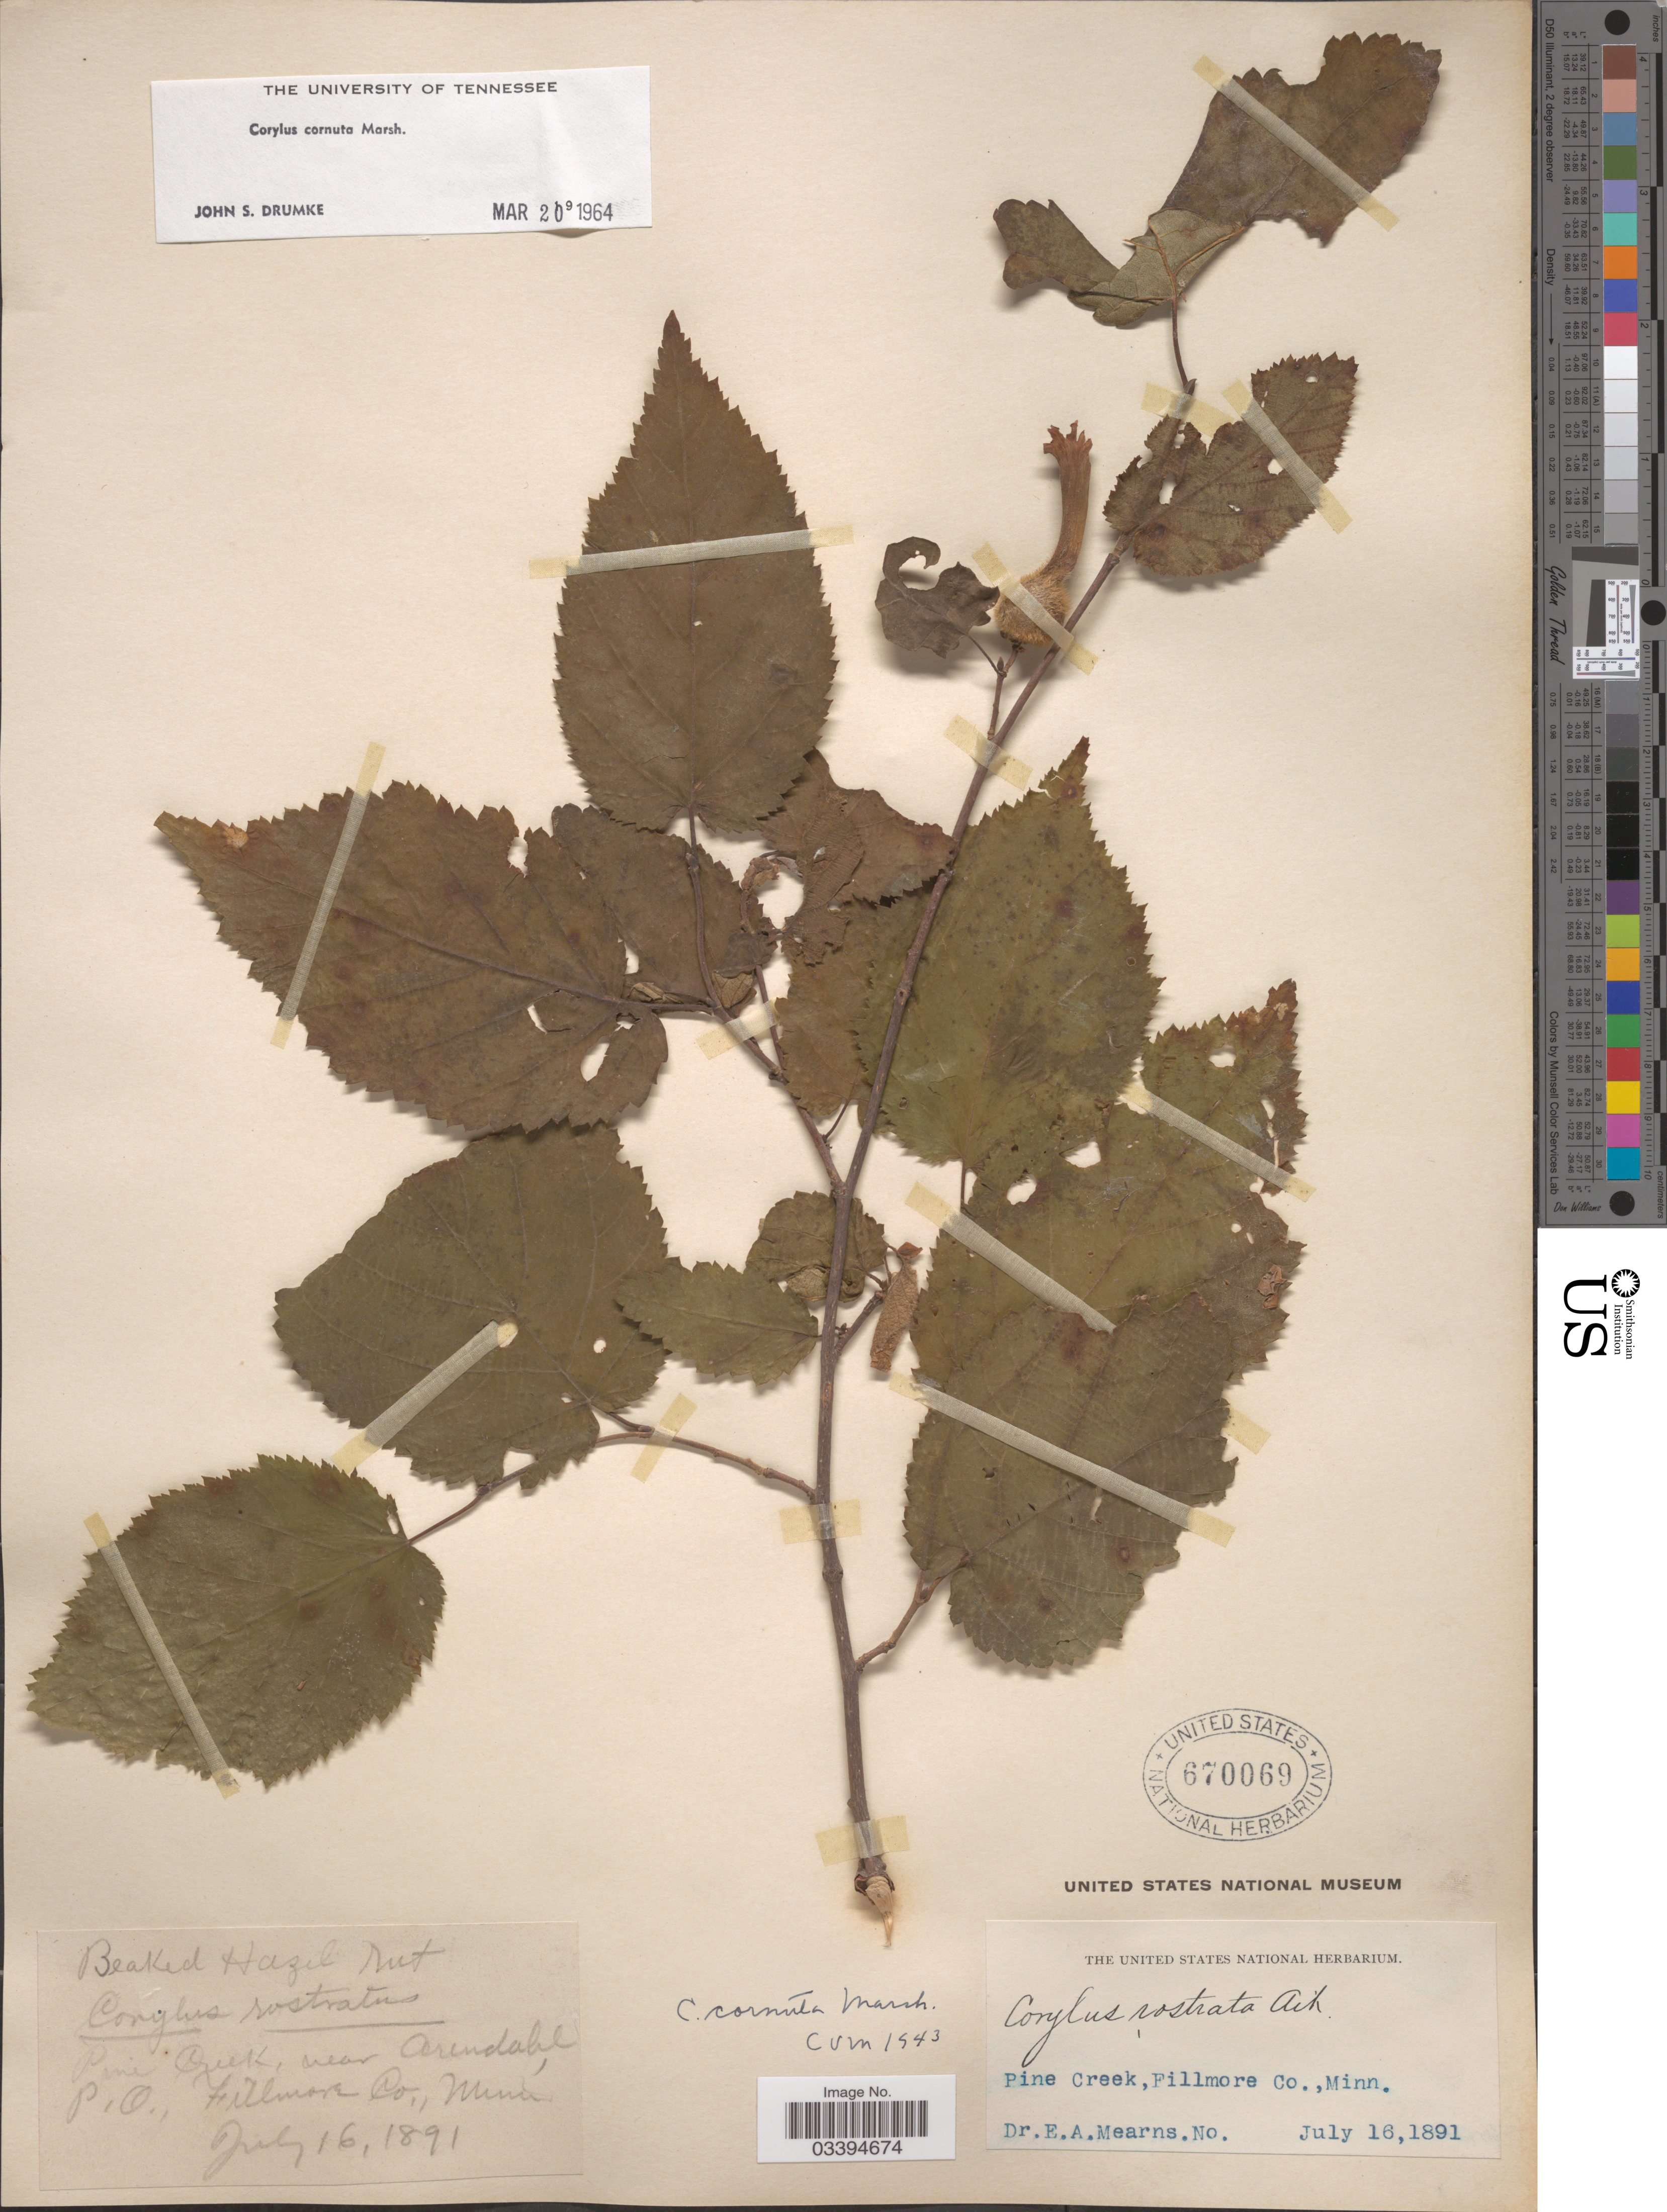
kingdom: Plantae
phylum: Tracheophyta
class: Magnoliopsida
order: Fagales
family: Betulaceae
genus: Corylus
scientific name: Corylus cornuta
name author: Marshall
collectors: E. A. Mearns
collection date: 1891-07-18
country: United States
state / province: Minnesota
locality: Pine Creek, near Arendahl P.O., Fillmore Co.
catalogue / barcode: US 670069